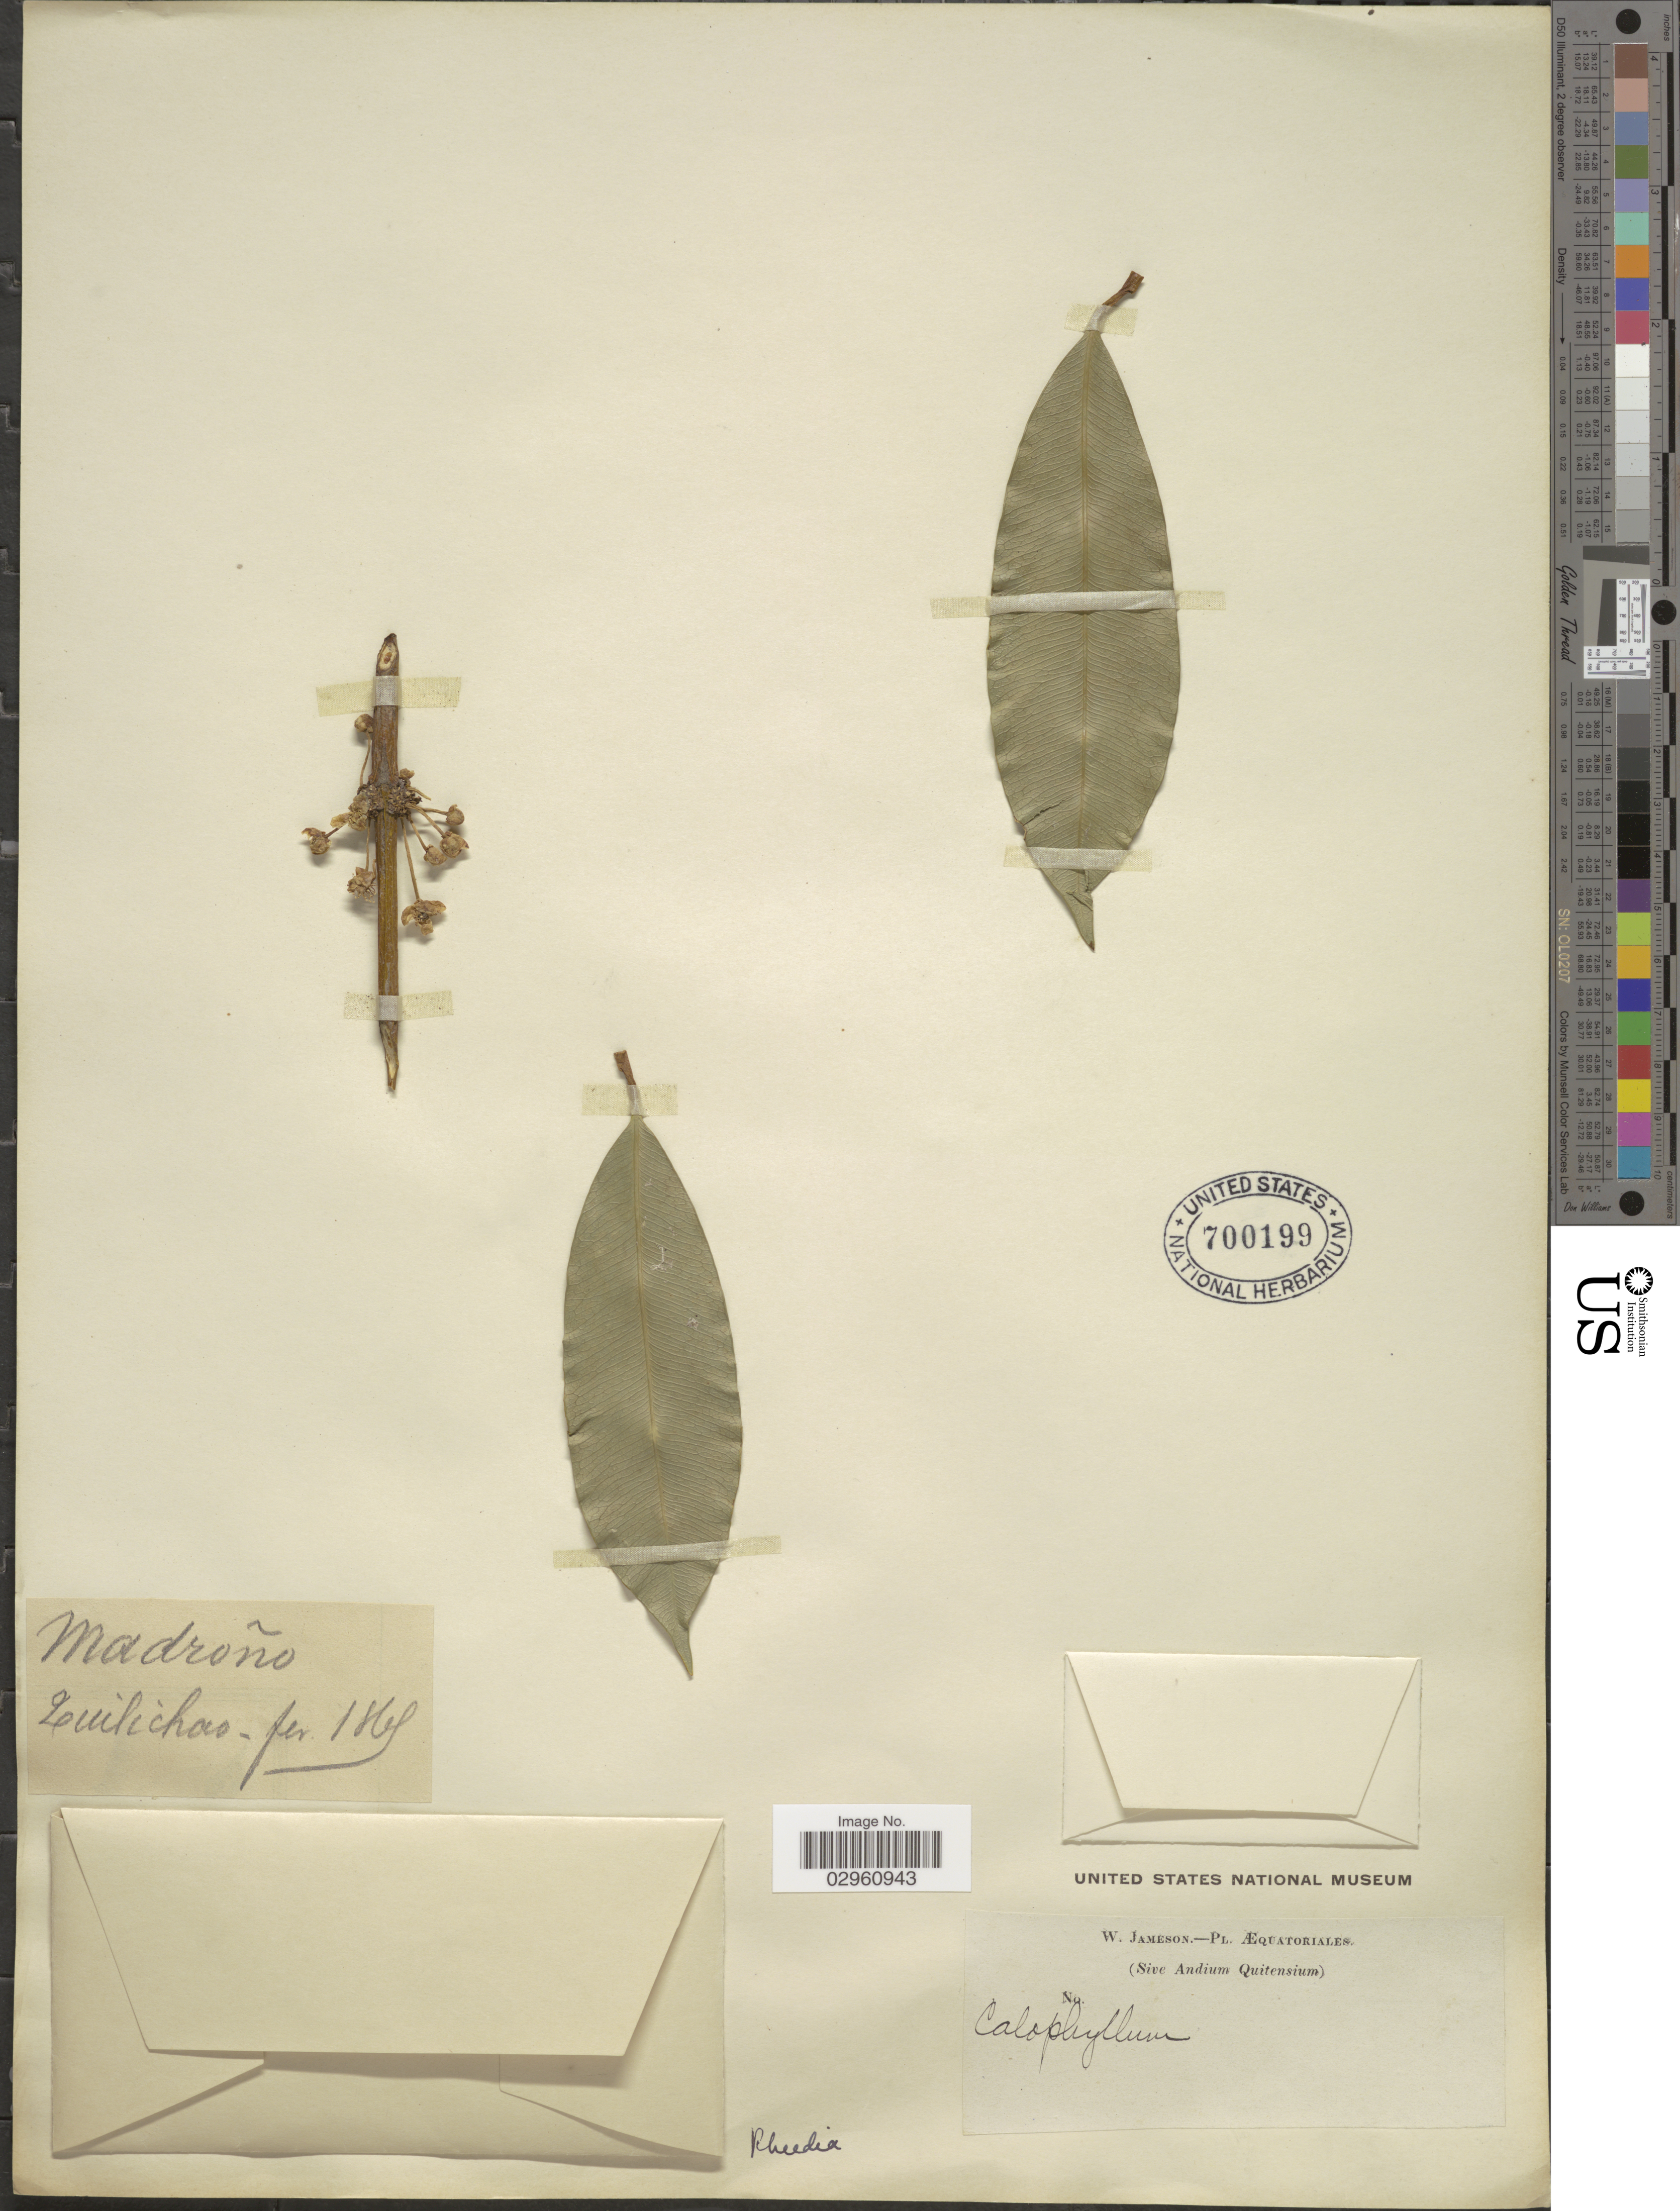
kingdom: Plantae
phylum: Tracheophyta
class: Magnoliopsida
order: Malpighiales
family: Clusiaceae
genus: Garcinia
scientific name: Garcinia sp.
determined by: Strong, Mark T., (BOT), Smithsonian Institution - National Museum of Natural History (UNITED STATES)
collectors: W. Jameson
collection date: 1865-02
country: Ecuador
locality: Æquatoriales. (Sive Andium Quitensium) Madroño Quilichao.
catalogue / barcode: US 700199